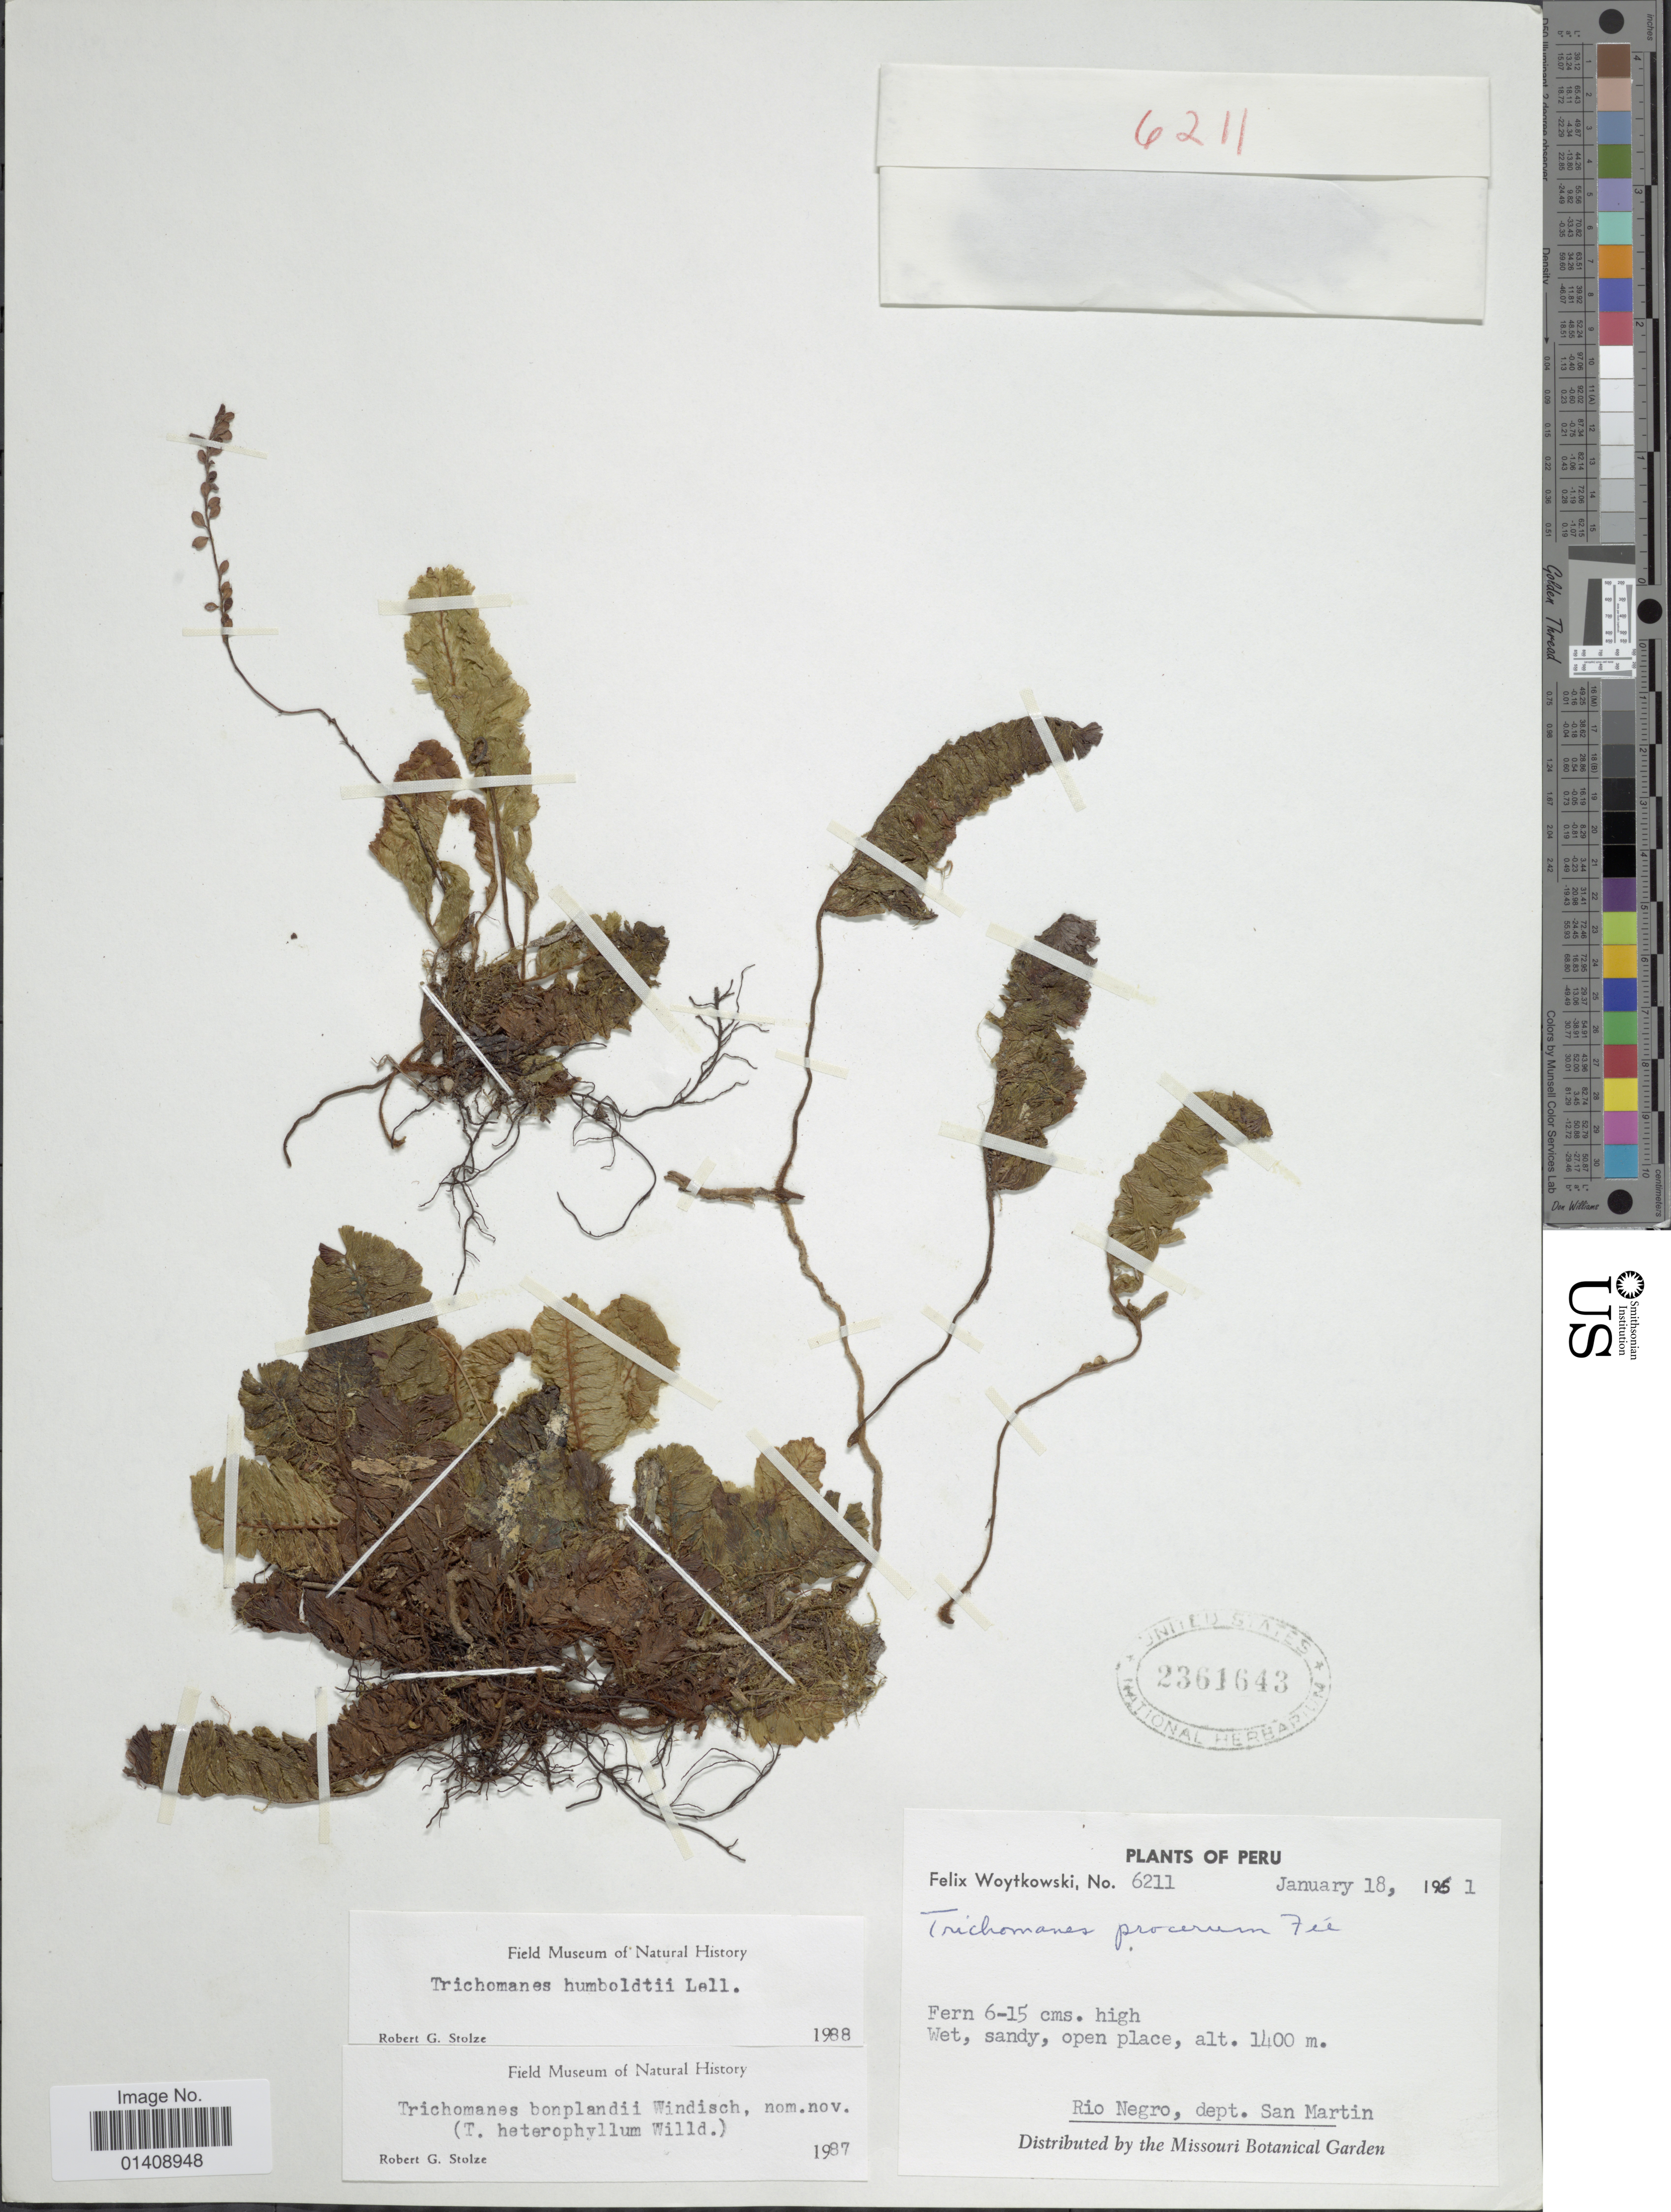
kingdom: Plantae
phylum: Tracheophyta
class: Polypodiopsida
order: Hymenophyllales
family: Hymenophyllaceae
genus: Trichomanes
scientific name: Trichomanes humboldtii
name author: (Bosch) Lellinger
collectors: F. Woytkowski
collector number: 6211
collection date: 1951-01-18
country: Peru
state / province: San Martín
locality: Rio Negro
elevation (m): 1400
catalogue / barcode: US 2361643